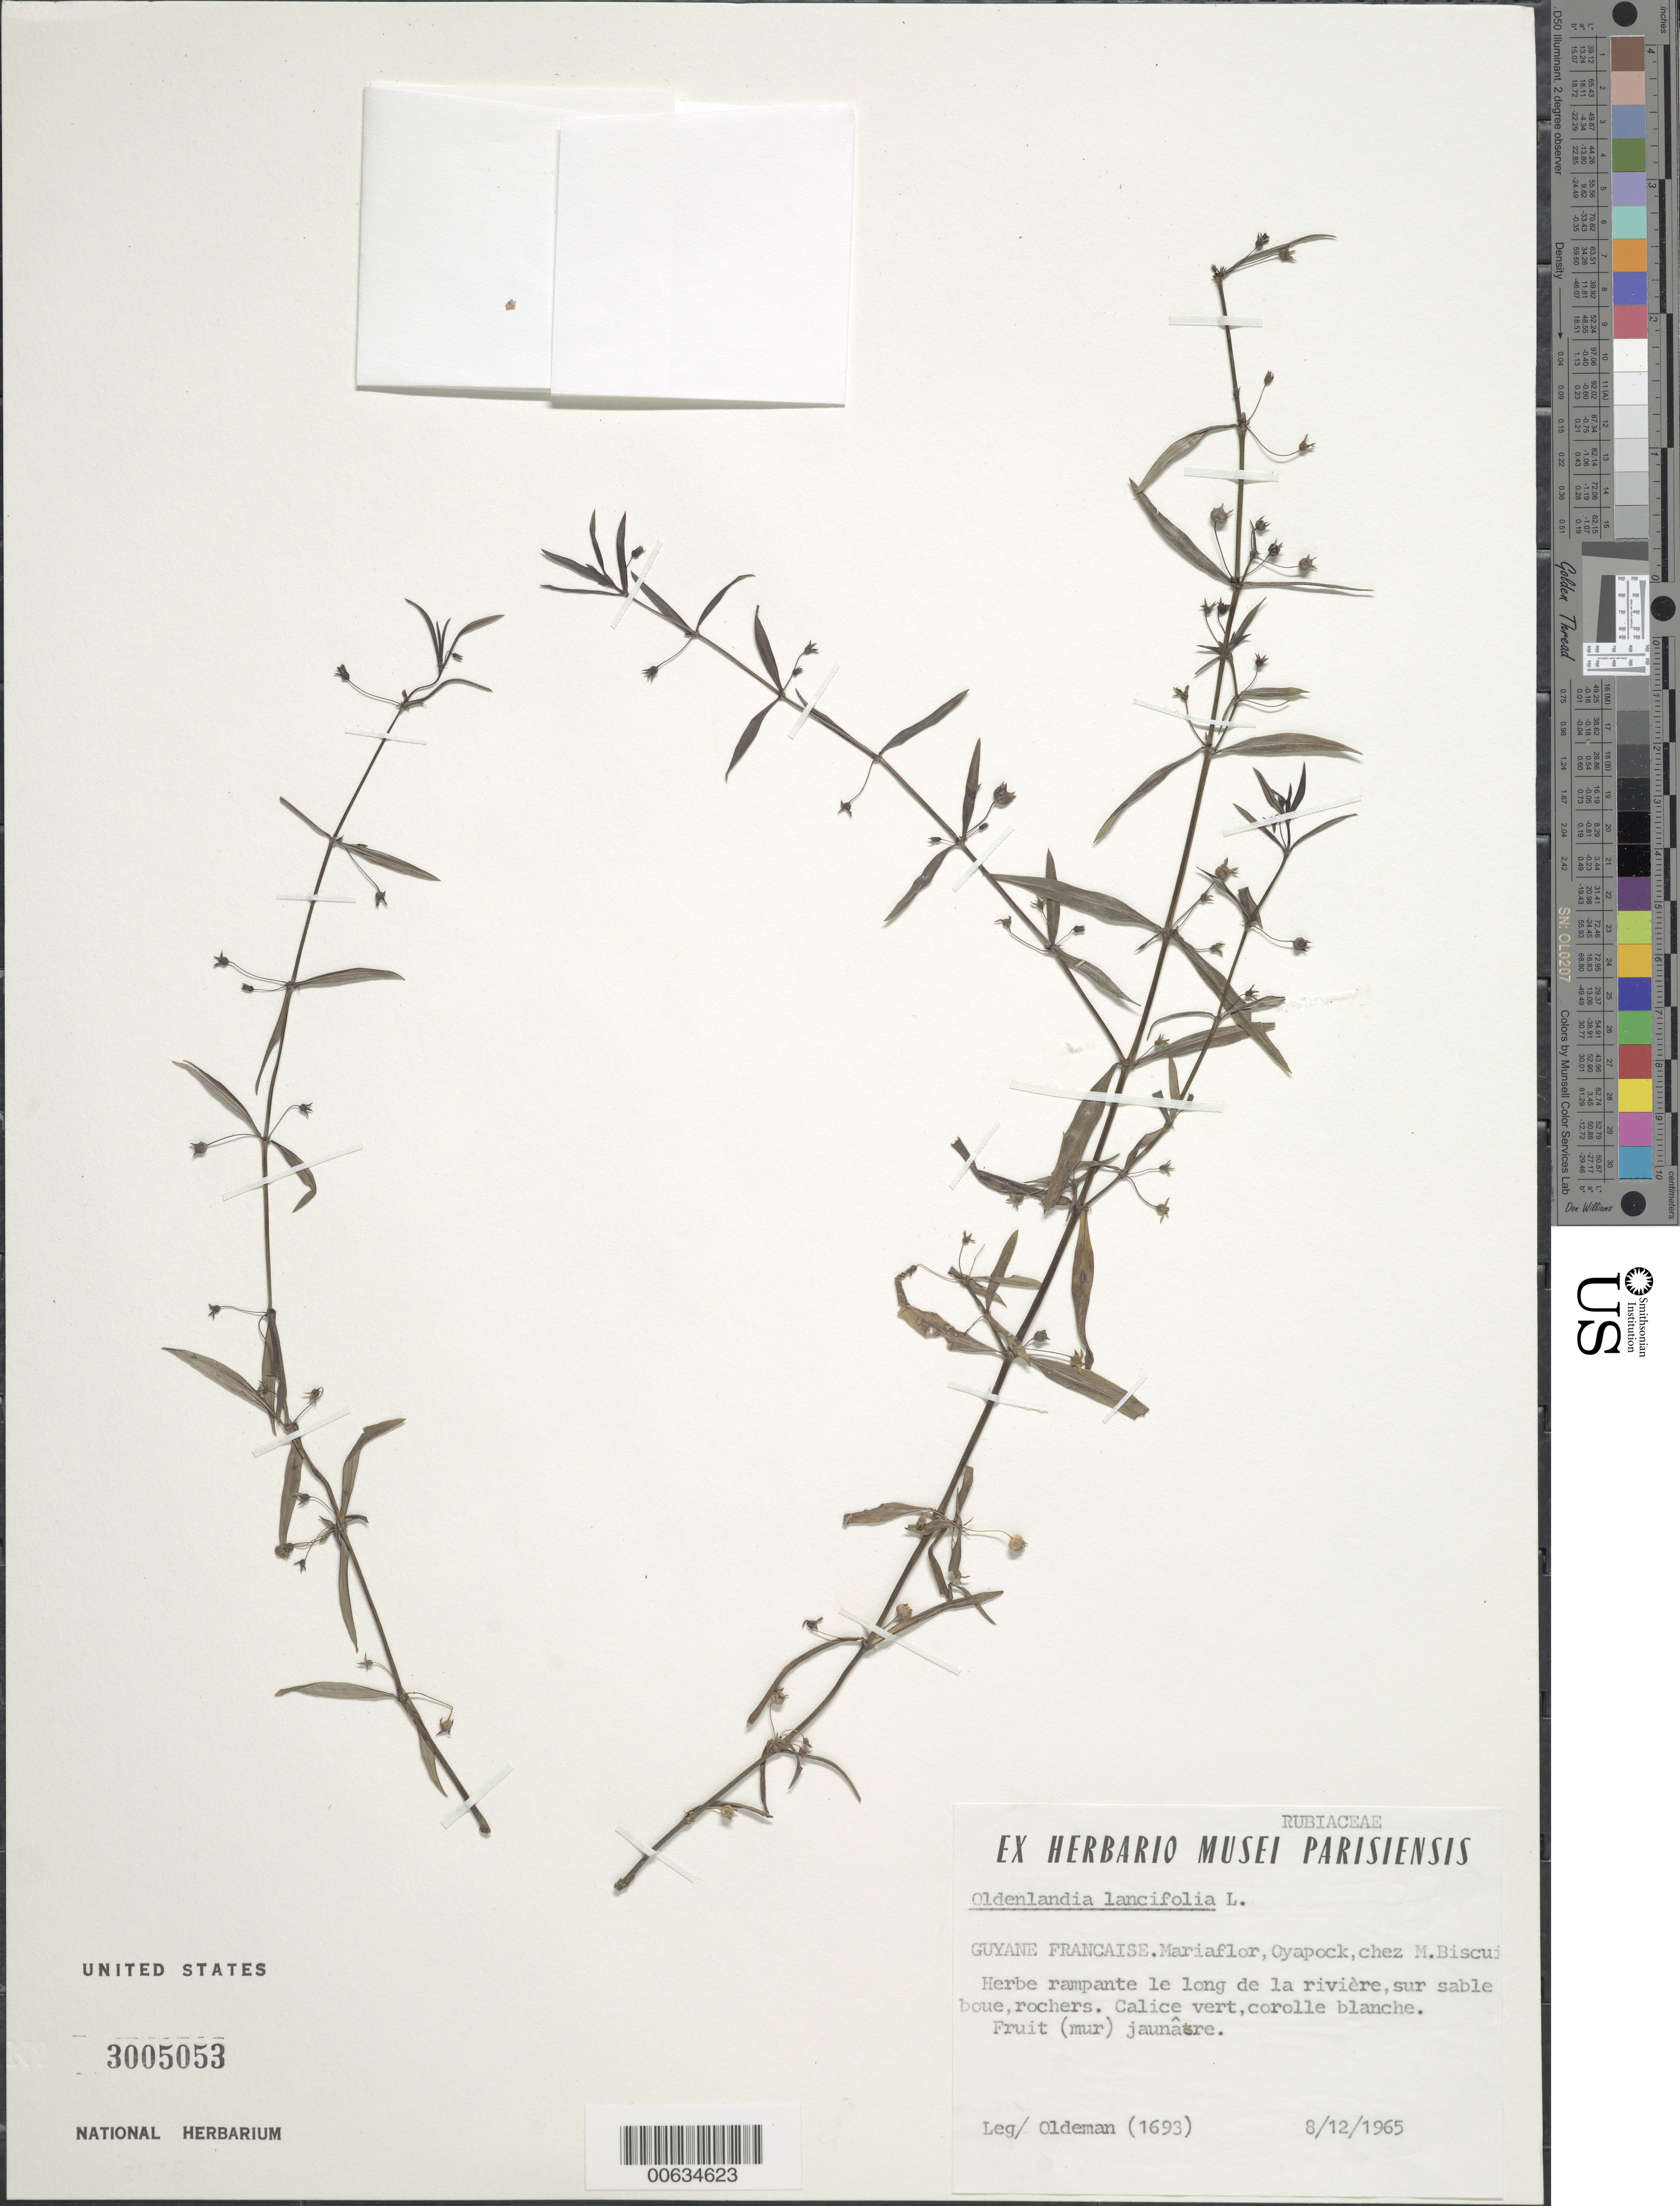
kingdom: Plantae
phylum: Tracheophyta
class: Magnoliopsida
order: Gentianales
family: Rubiaceae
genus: Oldenlandia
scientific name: Oldenlandia lancifolia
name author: (Schumach.) DC.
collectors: R. Oldeman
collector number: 1693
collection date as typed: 8-Dec-65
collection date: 1965-12-08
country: French Guiana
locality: Mariaflor, Oyapock, chez M. Biscui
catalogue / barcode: US 3005053